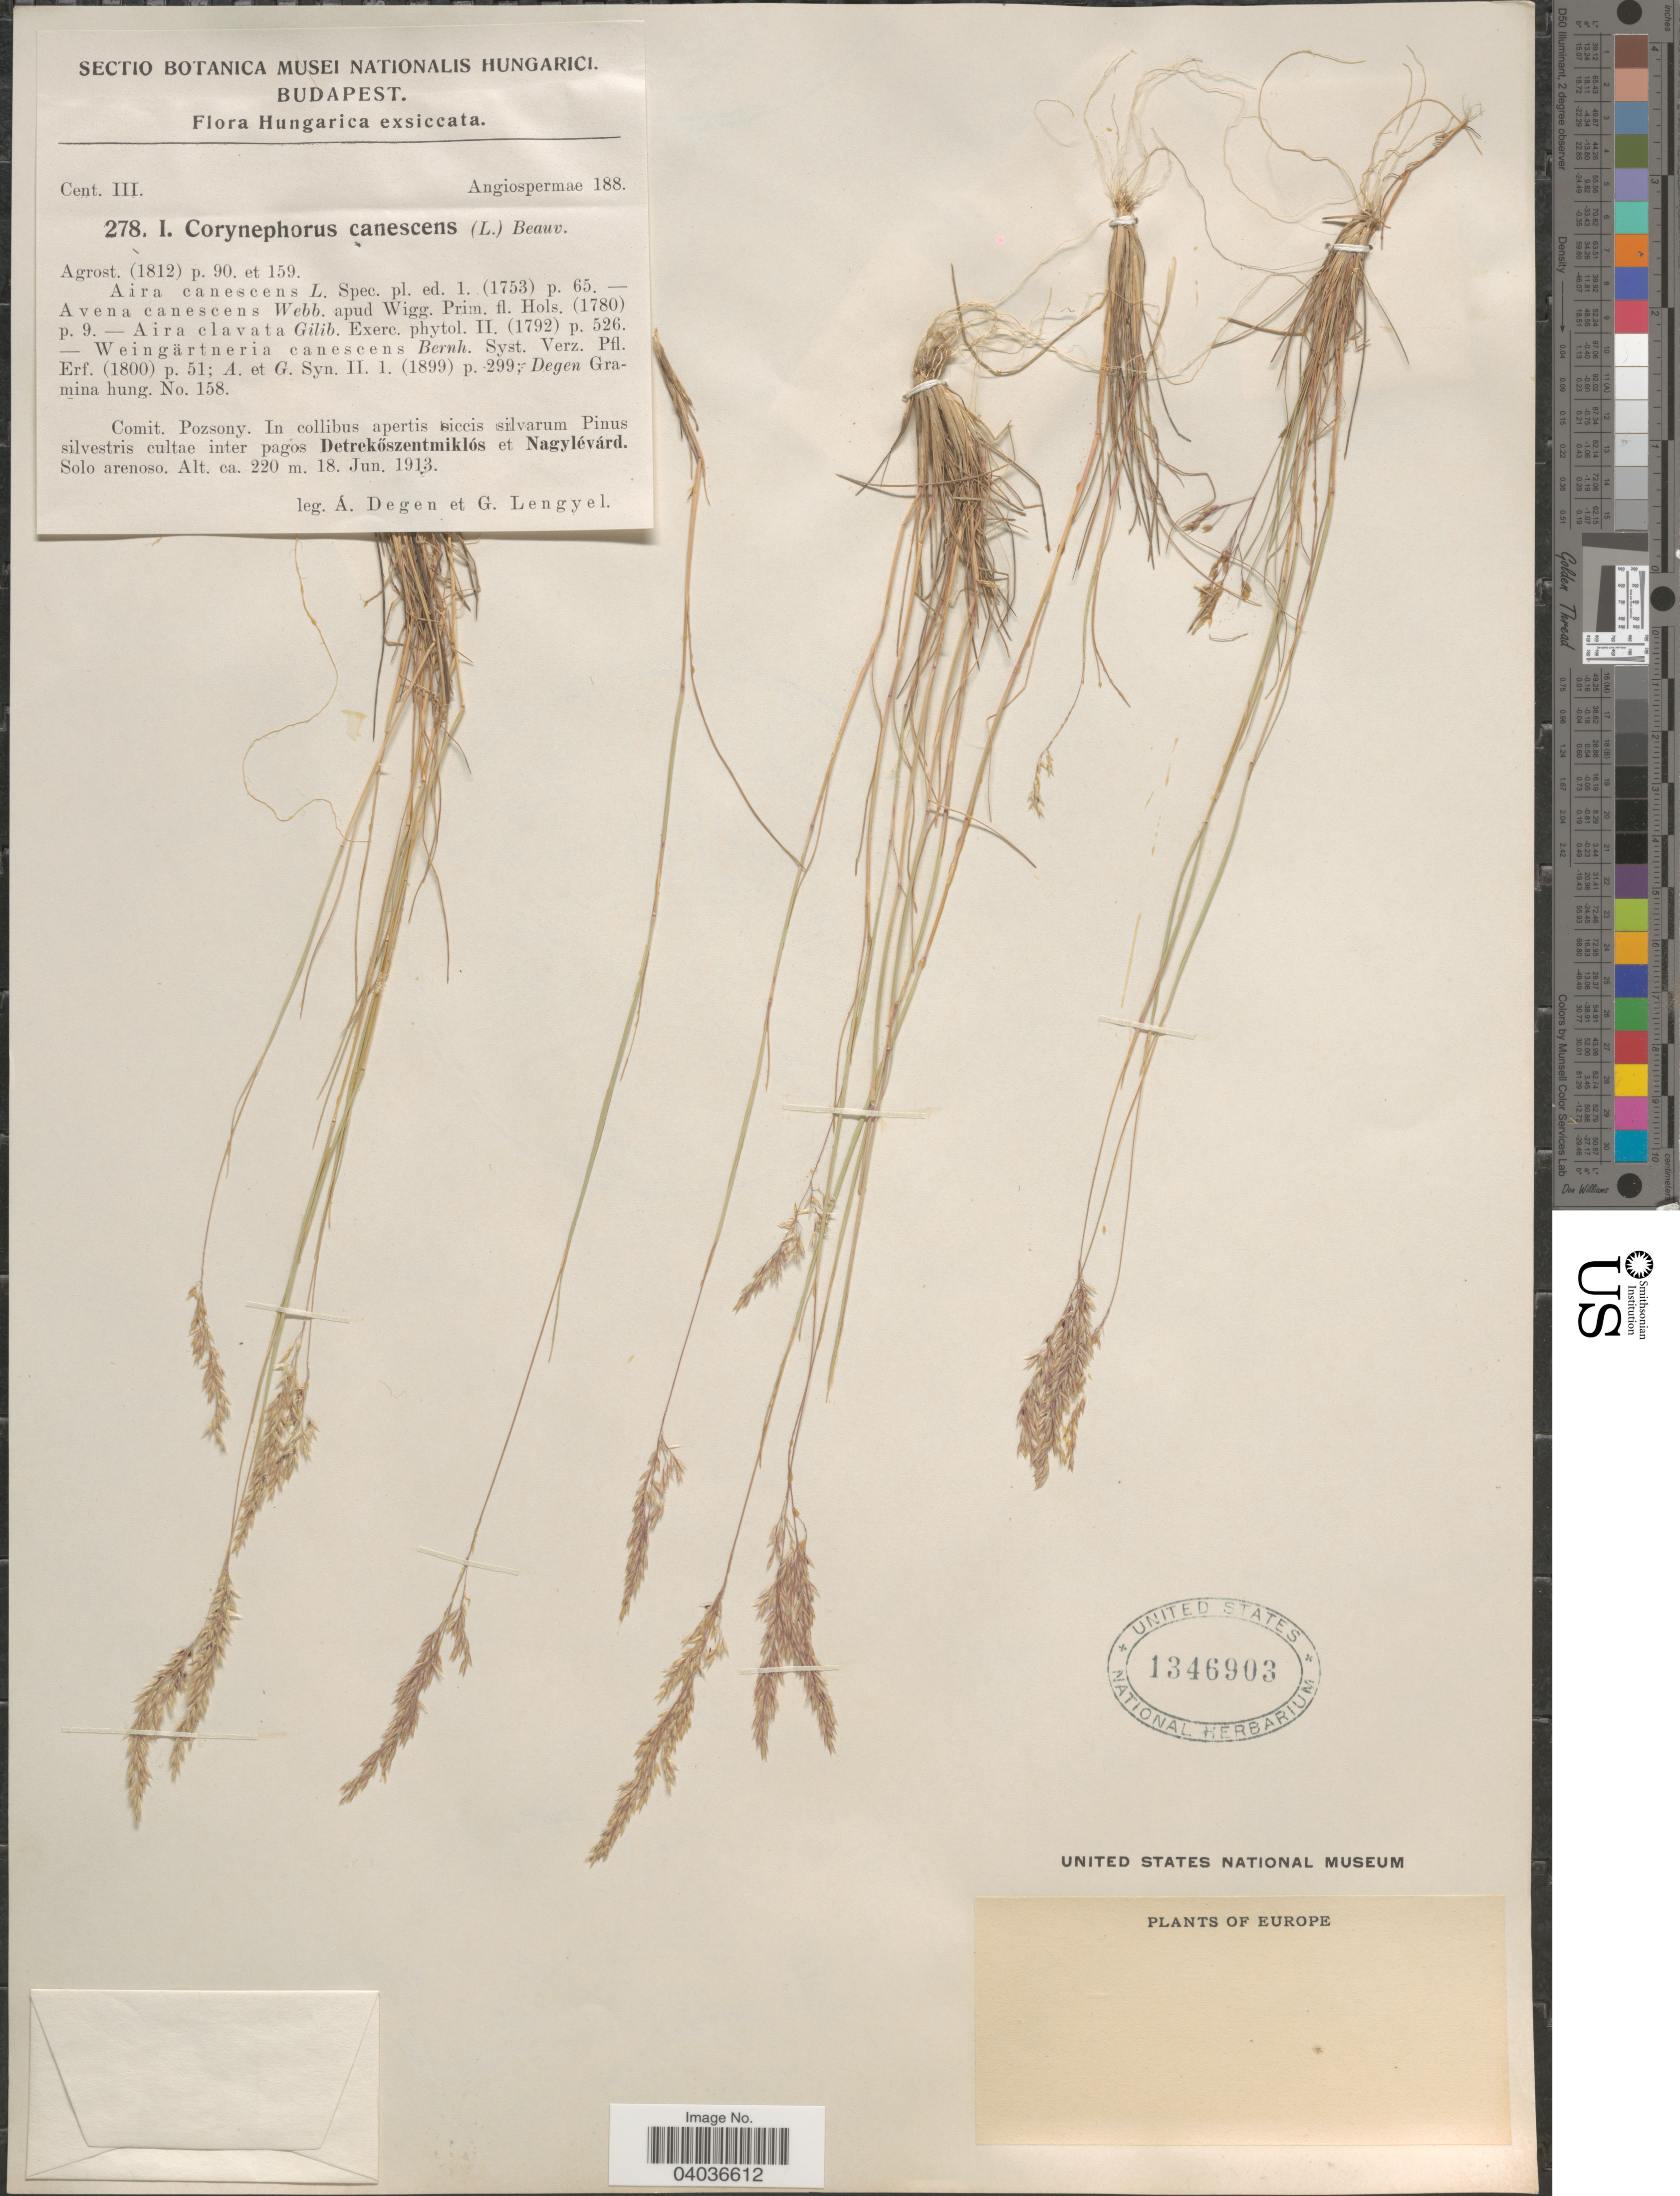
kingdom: Plantae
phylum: Tracheophyta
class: Liliopsida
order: Poales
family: Poaceae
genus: Corynephorus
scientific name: Corynephorus canescens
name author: (L, MEL) P. Beauv.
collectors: A. Degen & G. Lengyel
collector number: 278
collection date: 1913-06-18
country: Slovakia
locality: Comit. Pozsony. In collibus apertis siccis silvarum Pinus silvestris cultae inter pagos Detreköszentmiklós et Nagylévärd.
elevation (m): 220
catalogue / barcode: US 1346903